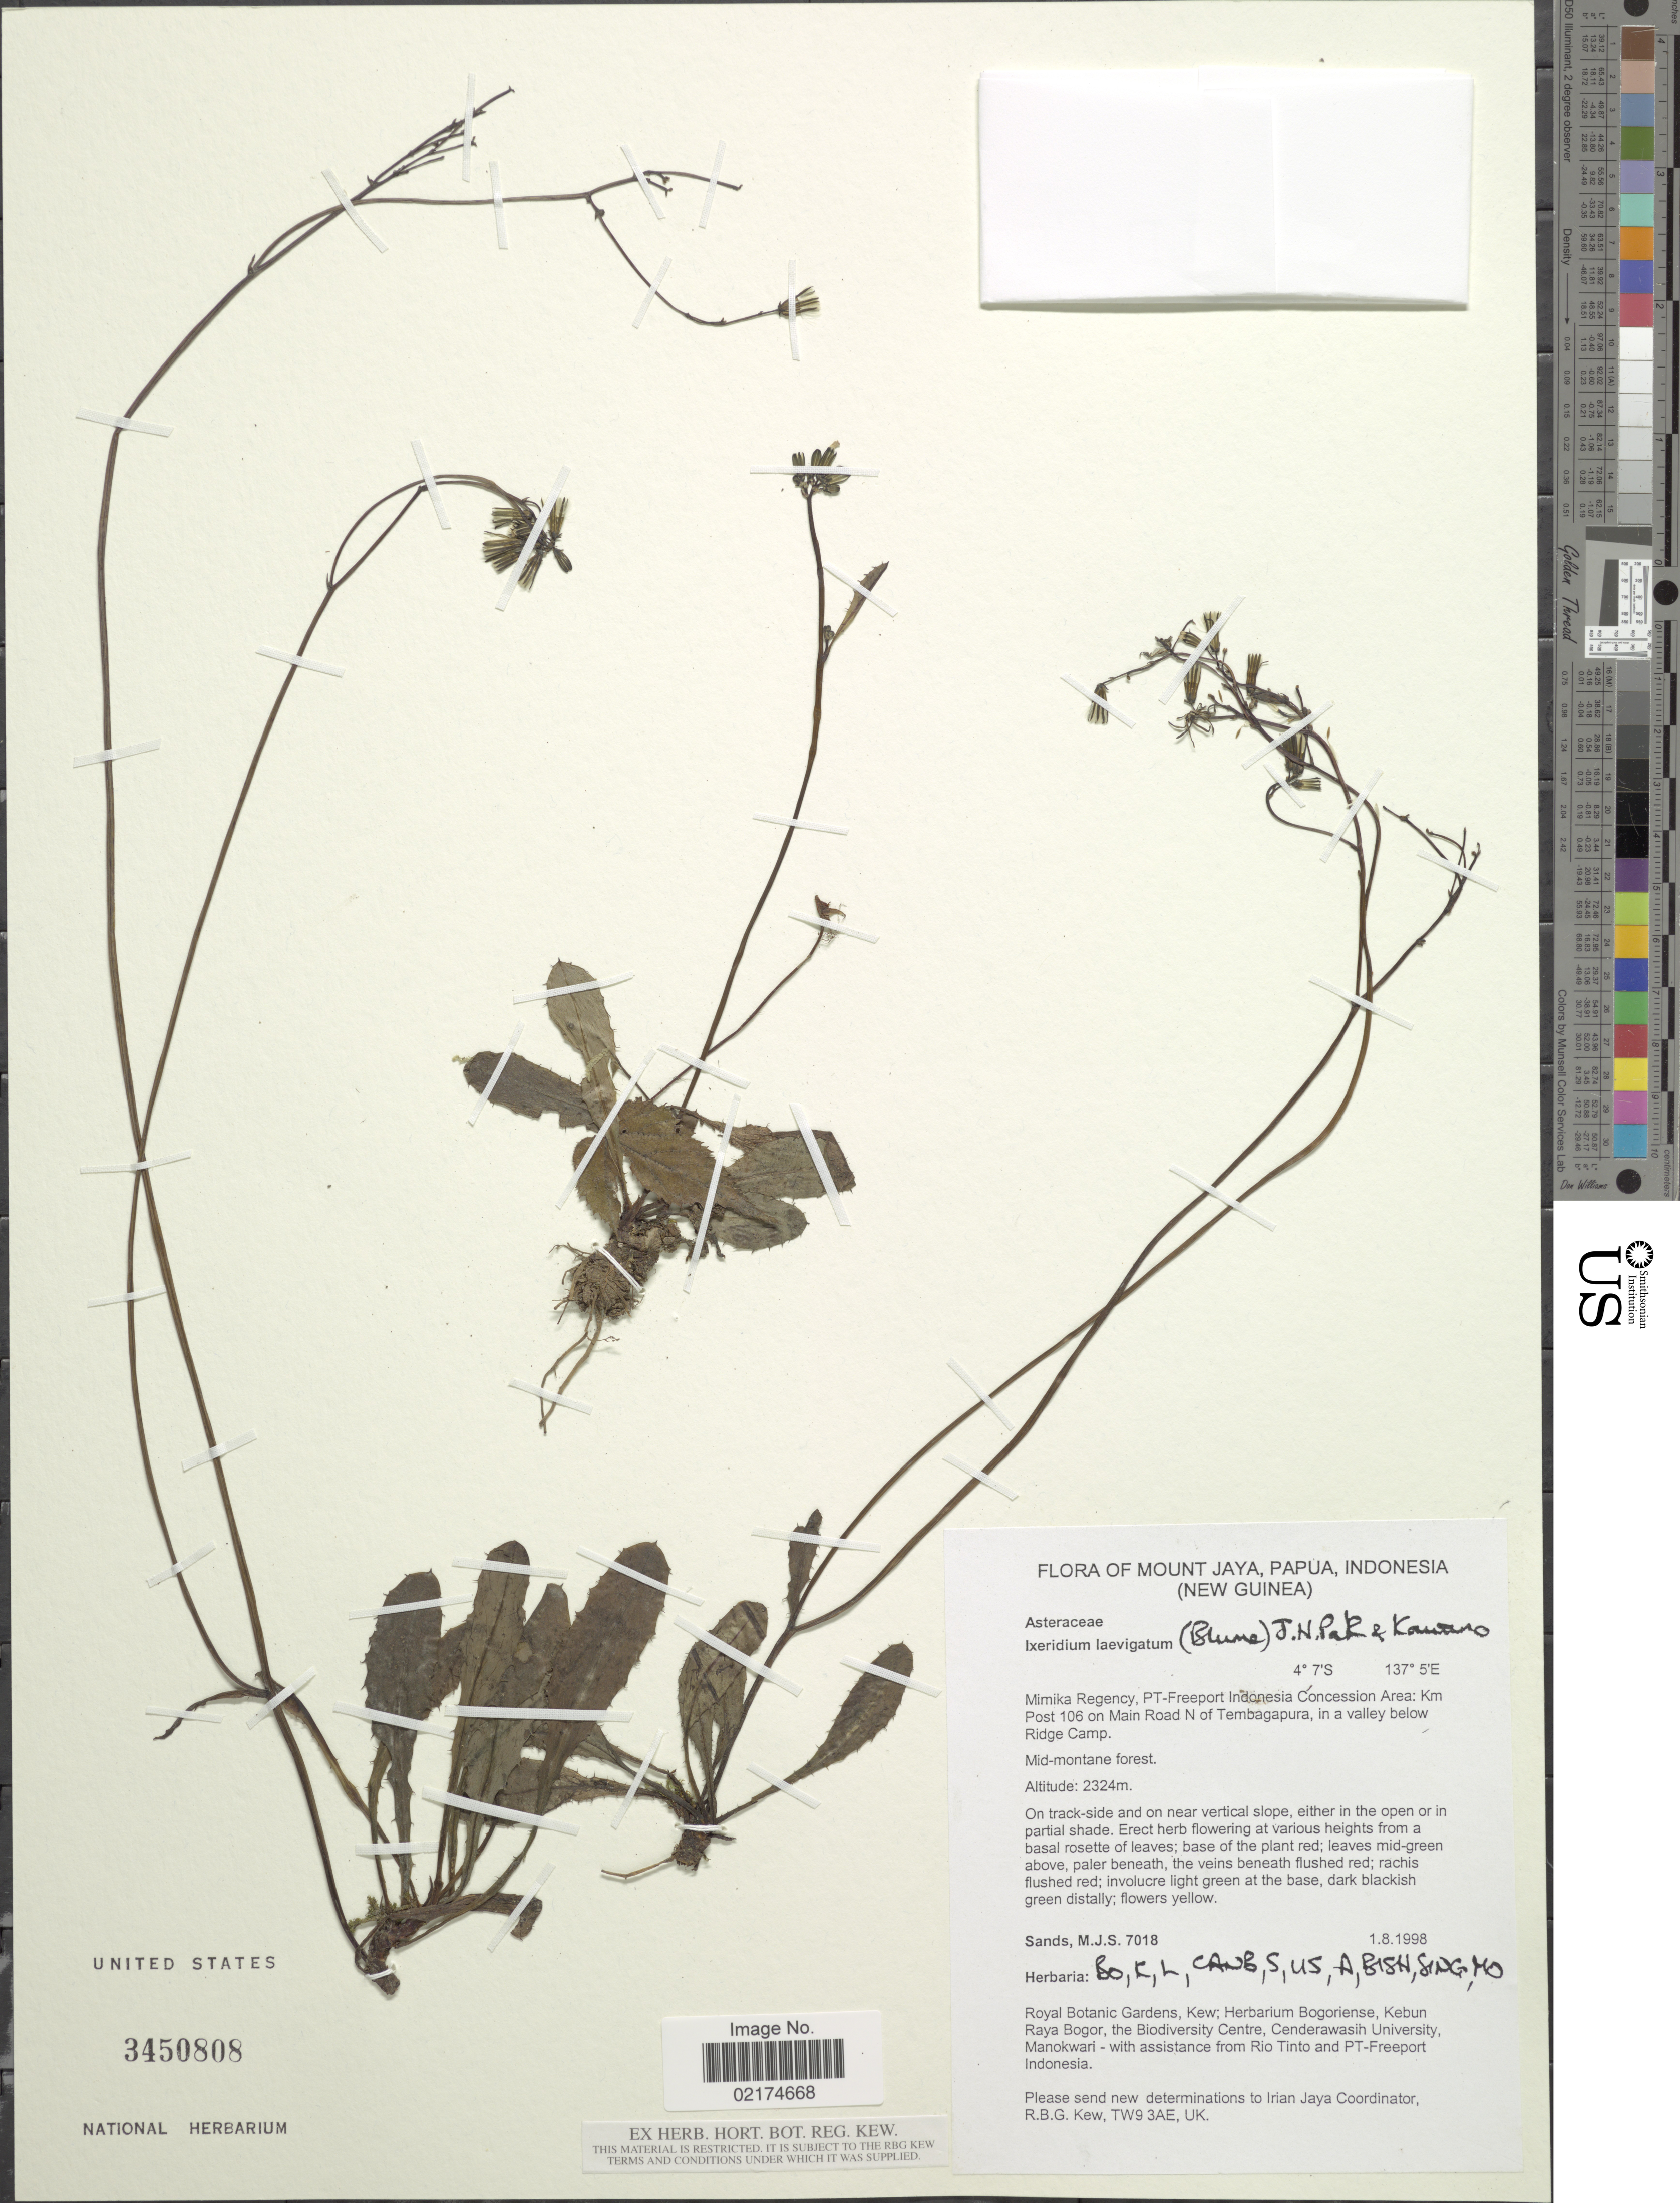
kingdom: Plantae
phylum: Tracheophyta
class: Magnoliopsida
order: Asterales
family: Asteraceae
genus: Ixeridium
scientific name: Ixeridium laevigatum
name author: (Blume) Pak & Kawano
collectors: M. Sands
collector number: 7018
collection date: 1998-08-01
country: Indonesia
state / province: Papua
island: New Guinea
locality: Mount Jaya, Papua, Indonesia (New Guinea), Mimika Regency, PT-Freeport Indonesia Concession Area: Km Post 106 on Main Road N of Tembagapura, in a valley below Ridge Camp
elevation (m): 2324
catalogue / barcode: US 3450808